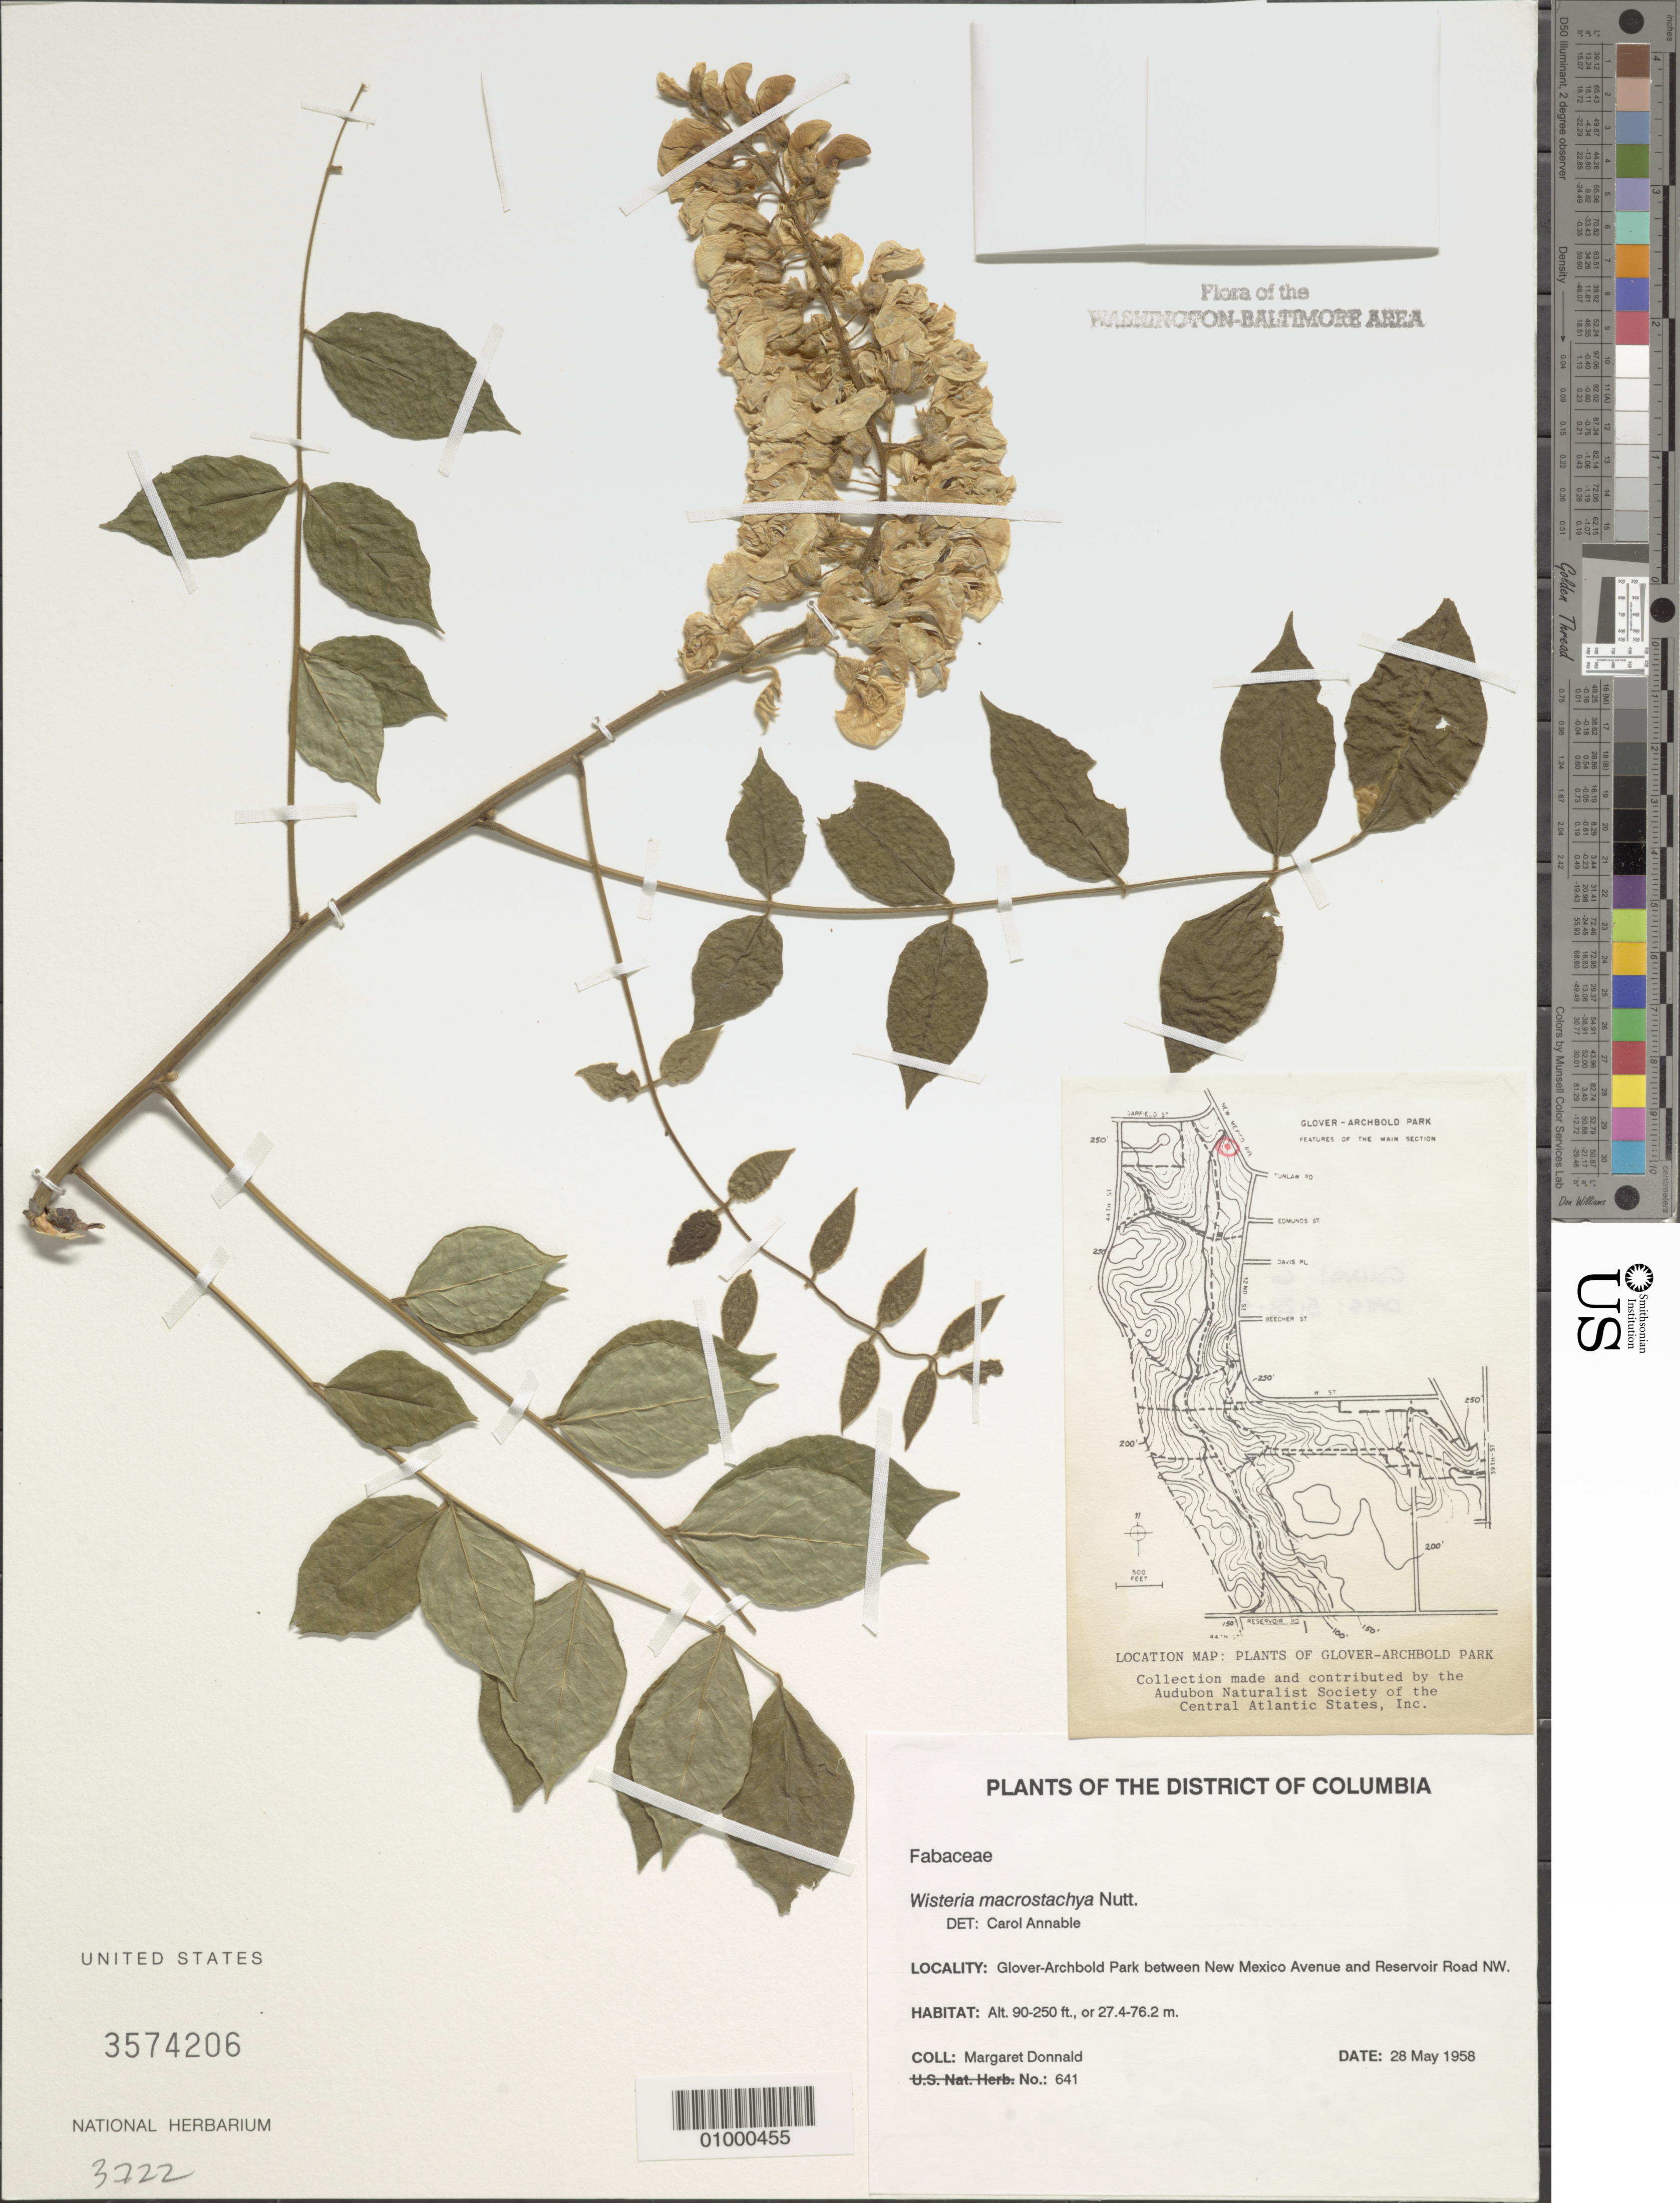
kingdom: Plantae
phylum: Tracheophyta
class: Magnoliopsida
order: Fabales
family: Fabaceae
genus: Wisteria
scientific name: Wisteria frutescens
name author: (L.) Poir.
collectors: M. Donnald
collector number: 641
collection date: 1958-05-28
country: United States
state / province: District of Columbia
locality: Glover-Archbold Park between New Mexico Avenue and Reservoir Road NW.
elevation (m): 27.4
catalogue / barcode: US 3574206